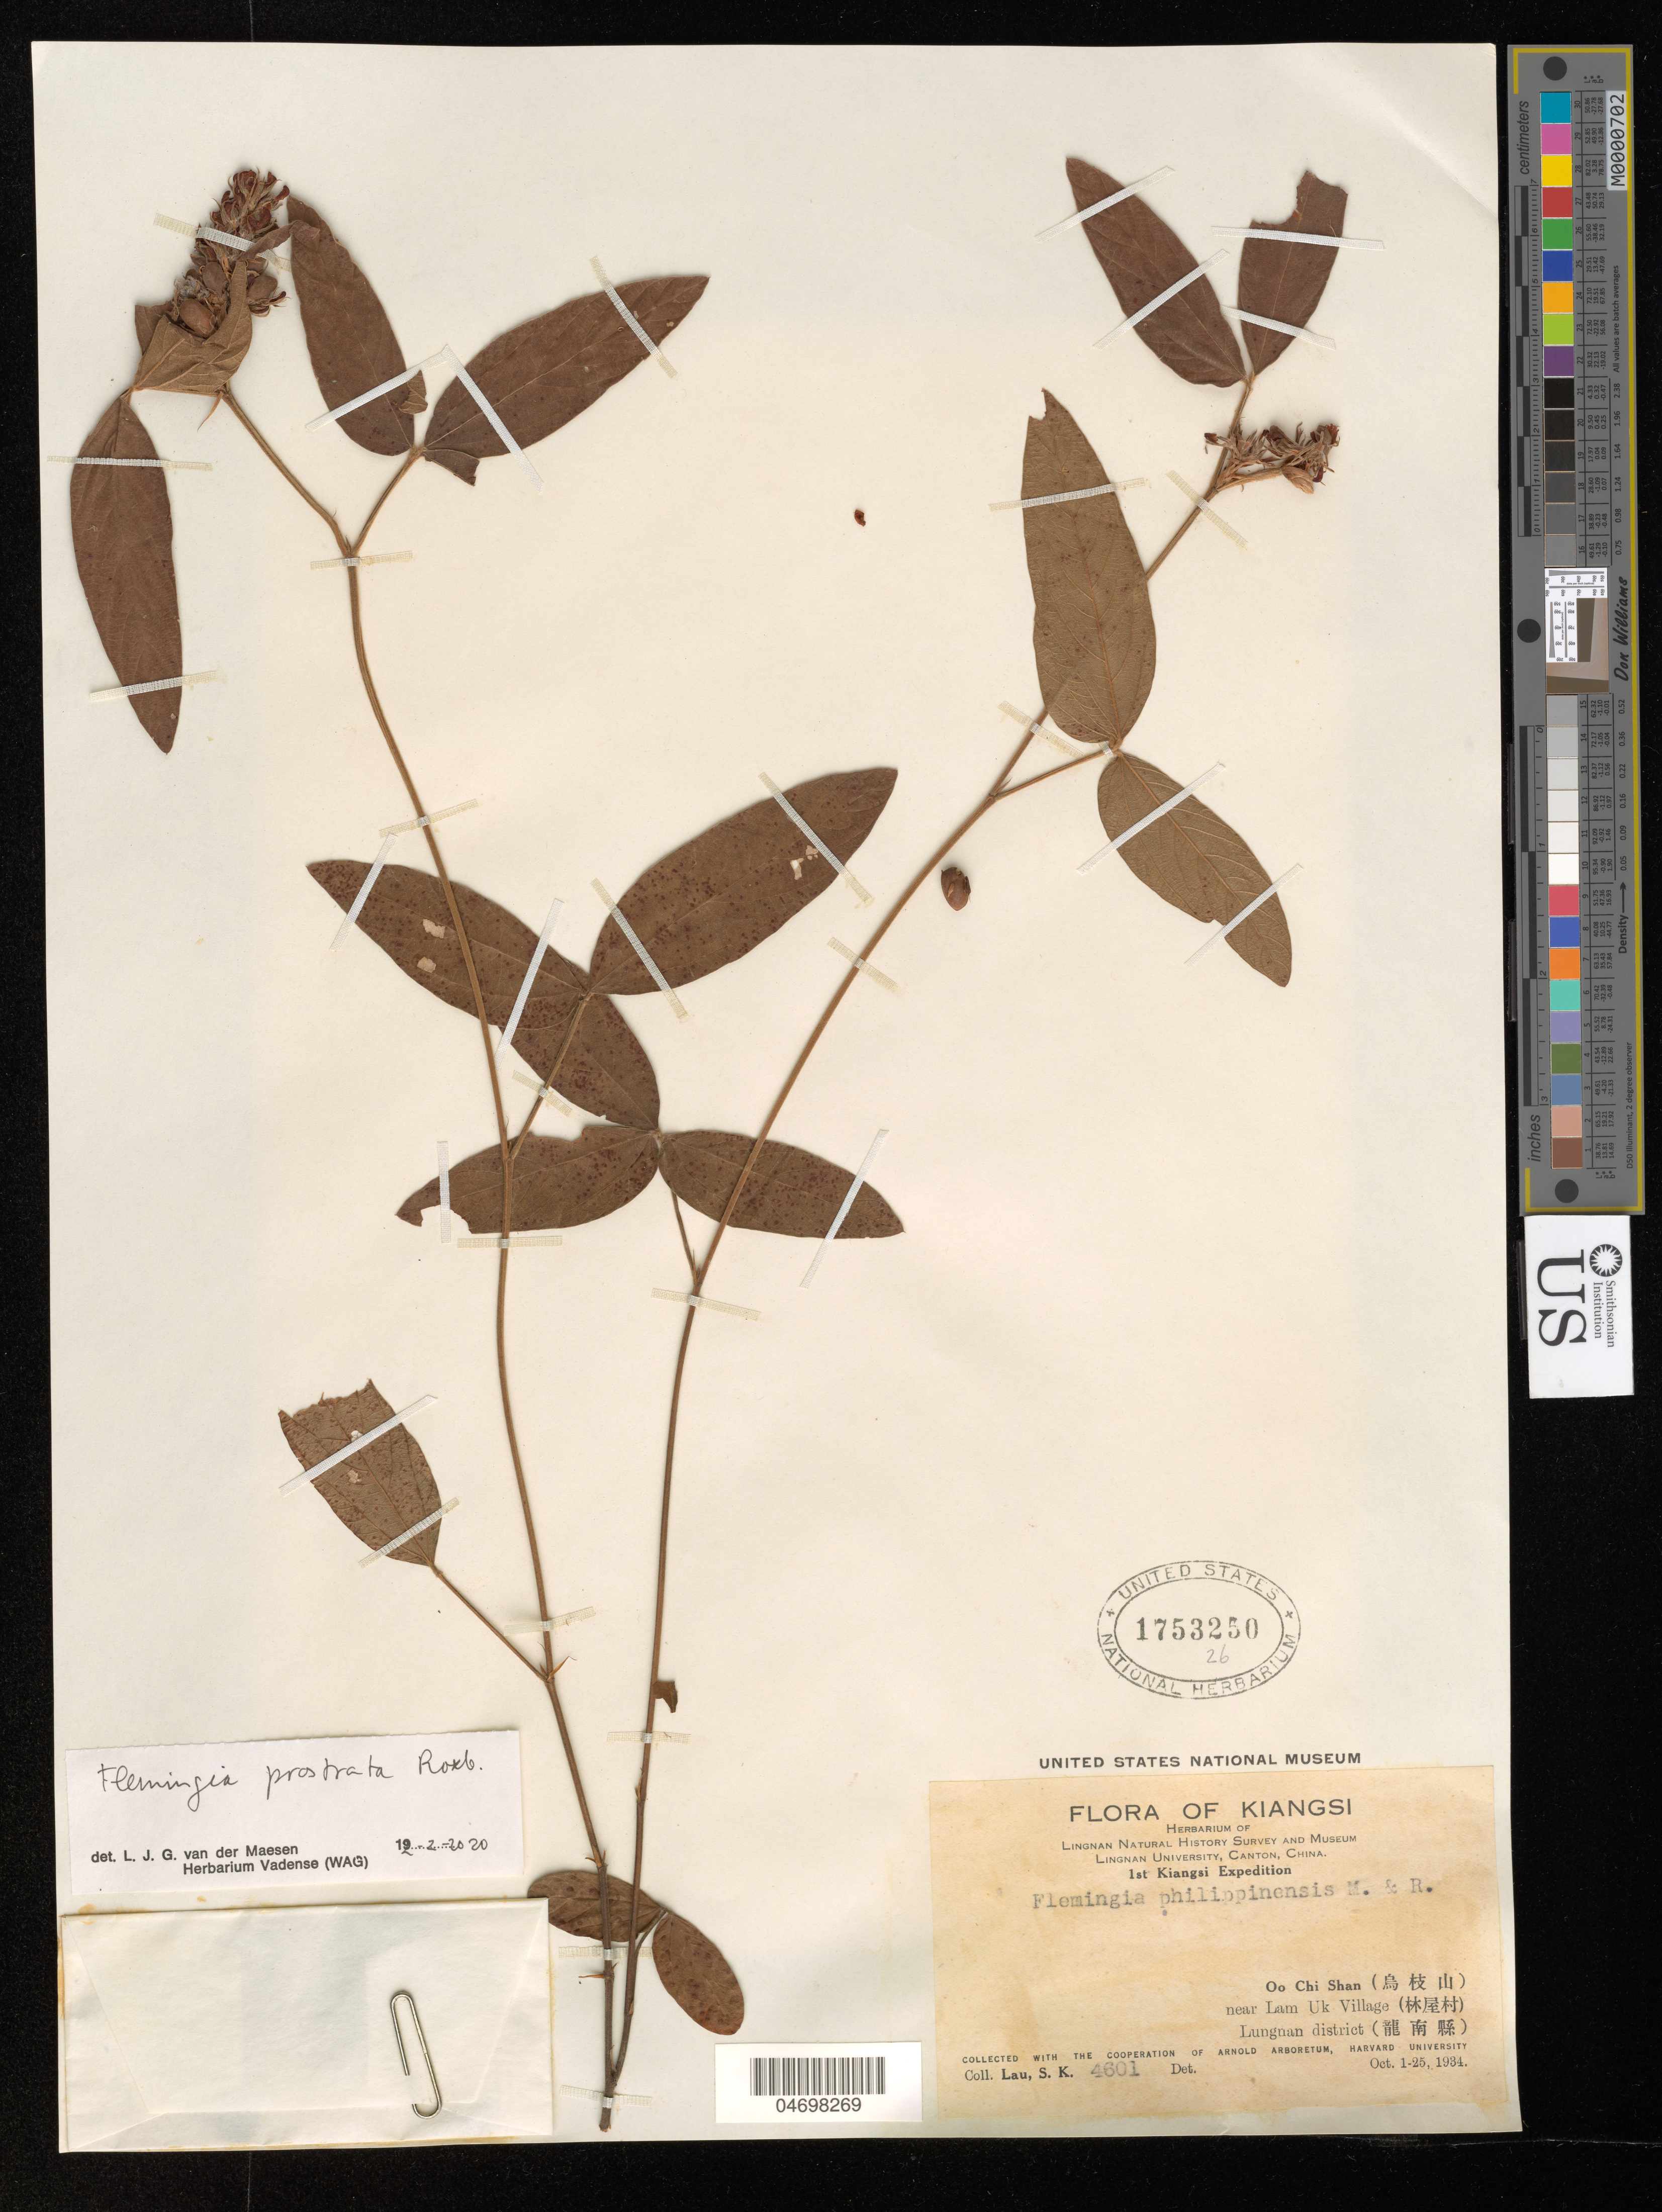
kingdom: Plantae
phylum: Tracheophyta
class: Magnoliopsida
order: Fabales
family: Fabaceae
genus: Flemingia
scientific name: Flemingia prostrata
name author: Roxb.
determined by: Van Der Maesen, L. J. G., (WAG), Wageningen University (Netherlands)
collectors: S. K. Lau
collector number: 4601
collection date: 1934-10-01/1934-10-25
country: China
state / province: Jiangxi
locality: Kiangsi. Lingnan Natural History Survey and Museum. 1st Kiangsi Expedition. Oo Chi Shan (X) near Lam Uk Village (X). Lungnan district (X).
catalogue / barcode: US 1753250